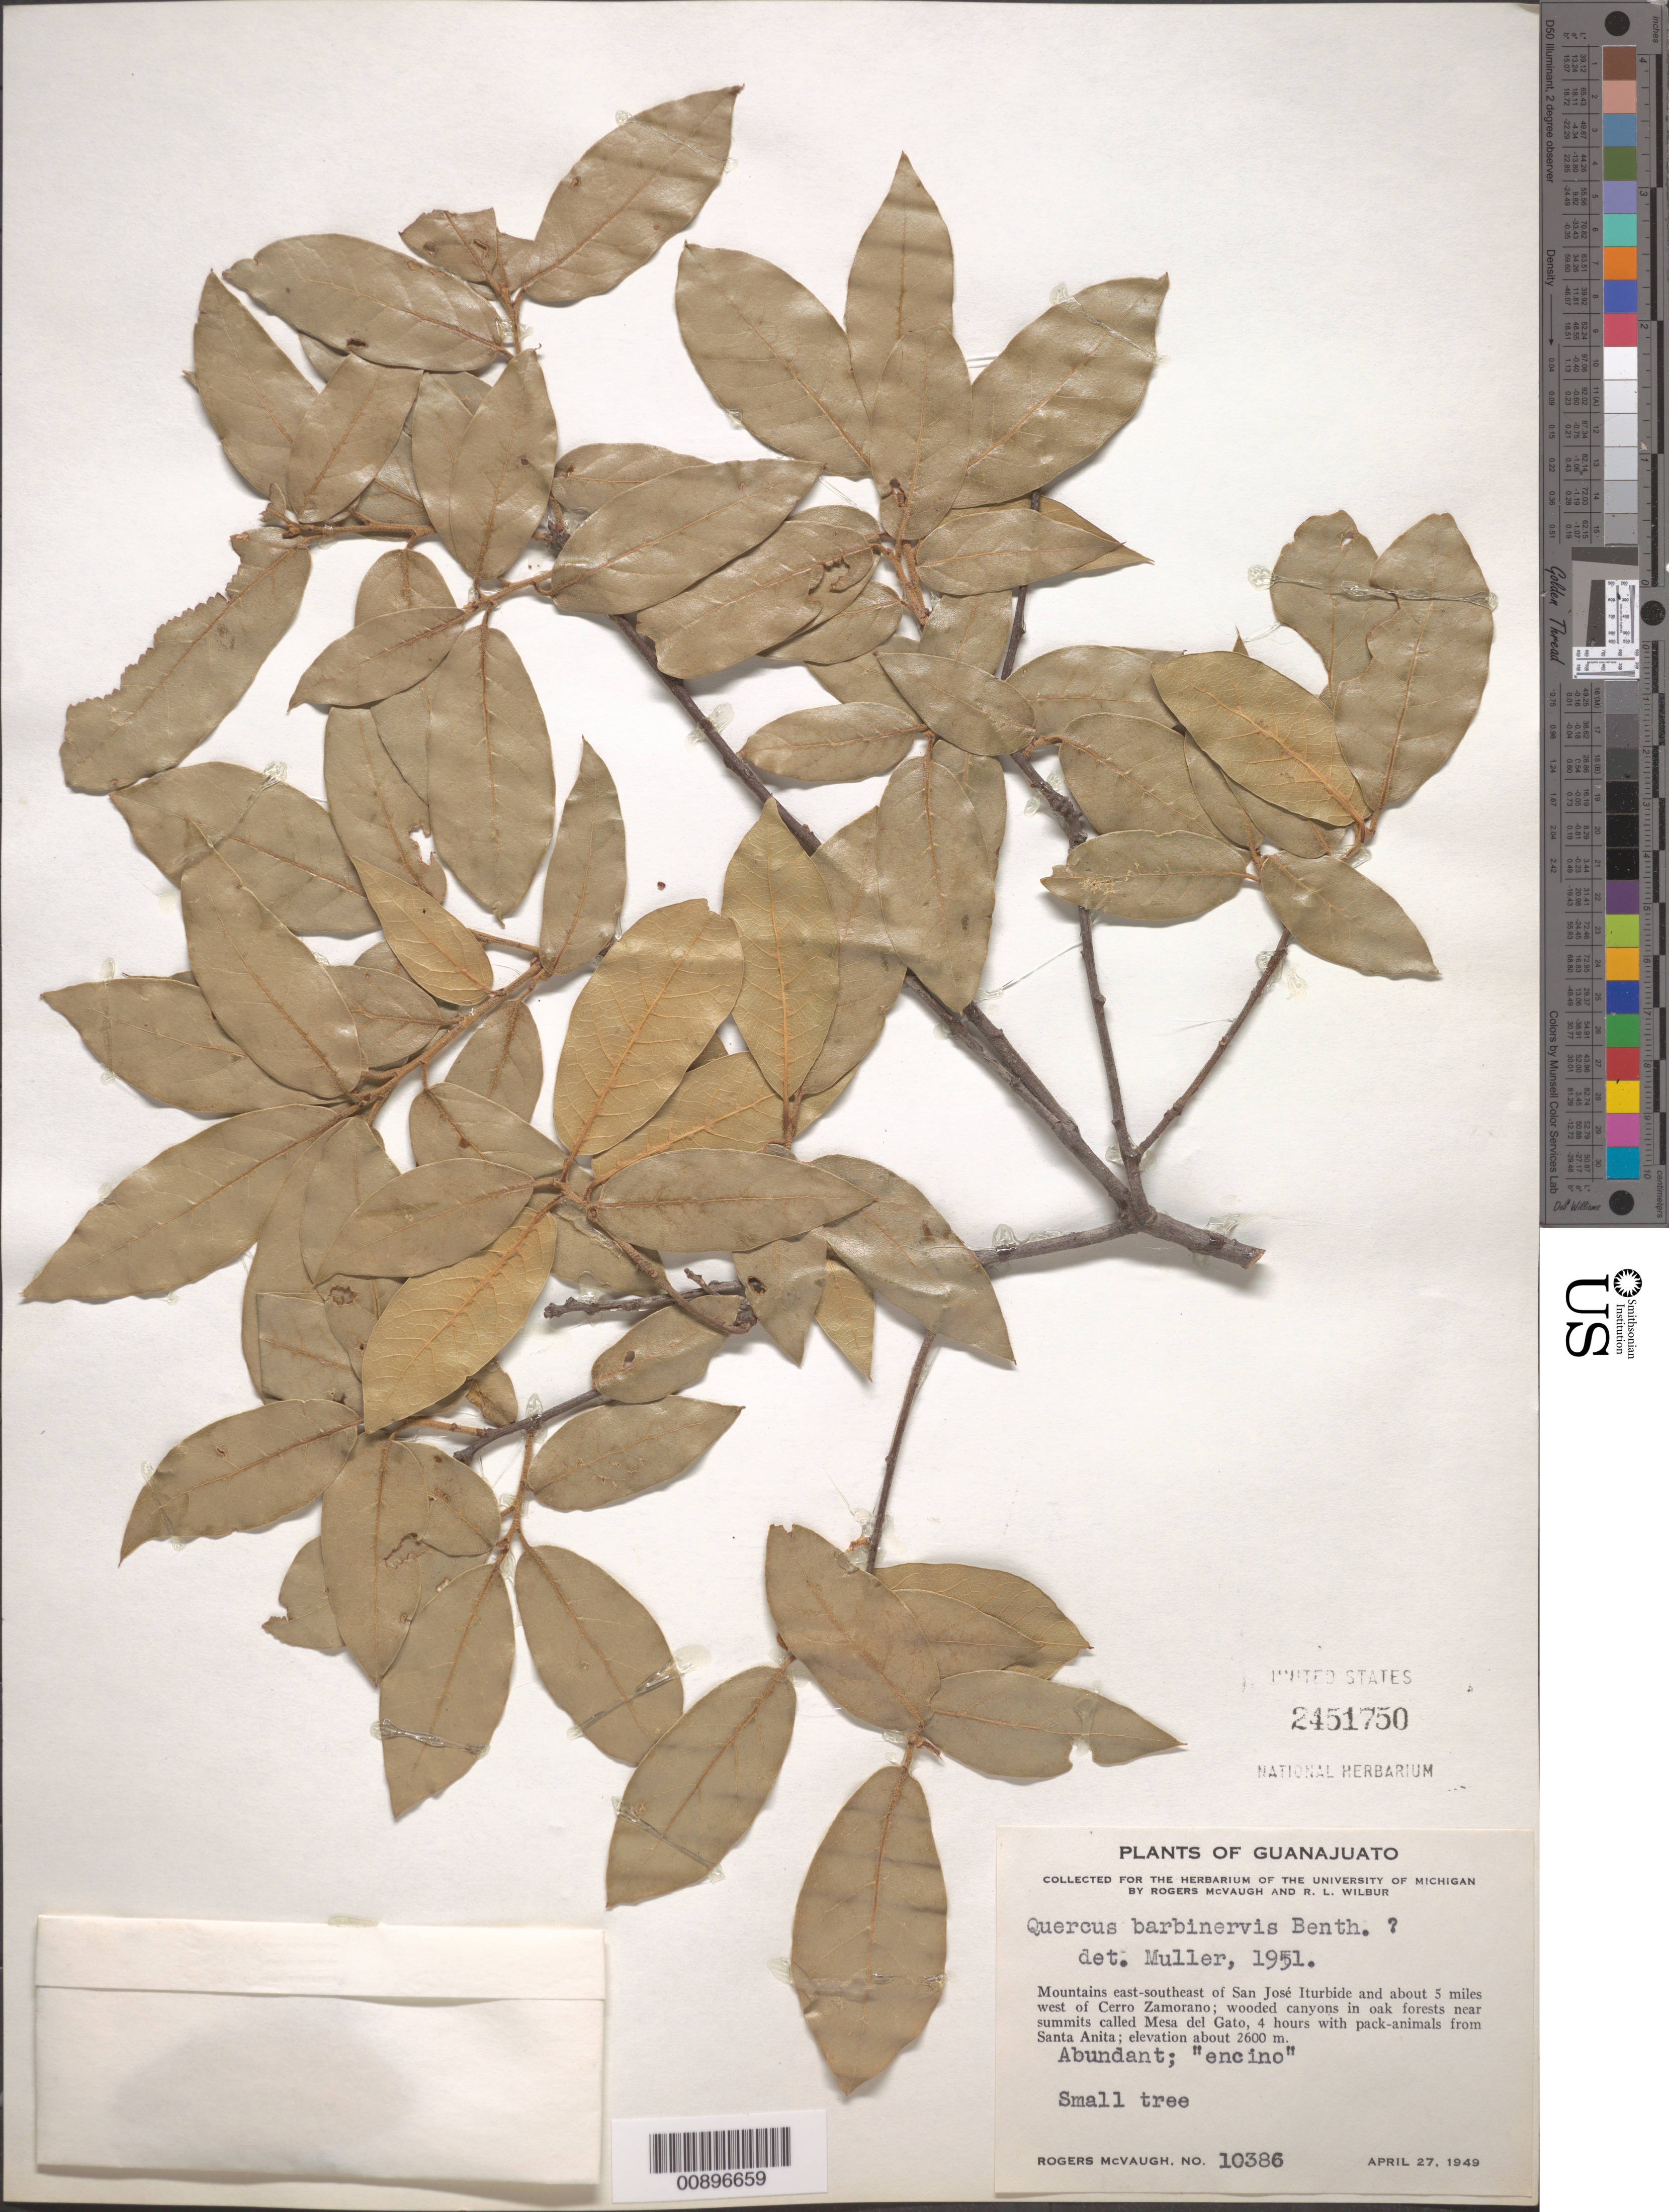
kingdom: Plantae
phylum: Tracheophyta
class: Magnoliopsida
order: Fagales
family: Fagaceae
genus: Quercus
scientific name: Quercus barbinervis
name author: Benth.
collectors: R. McVaugh & R. L. Wilbur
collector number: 10386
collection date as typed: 27 Apr 1949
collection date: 1949-04-27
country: Mexico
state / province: Guanajuato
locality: Mountains east-southeast of San José Iturbide and about 5 miles west of Cerro Zamorano. Near summits called Mesa del Gato, 4 hours with pack-animals from Santa Anita.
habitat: Wooded canyons in oak forests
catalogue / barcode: US 2451750